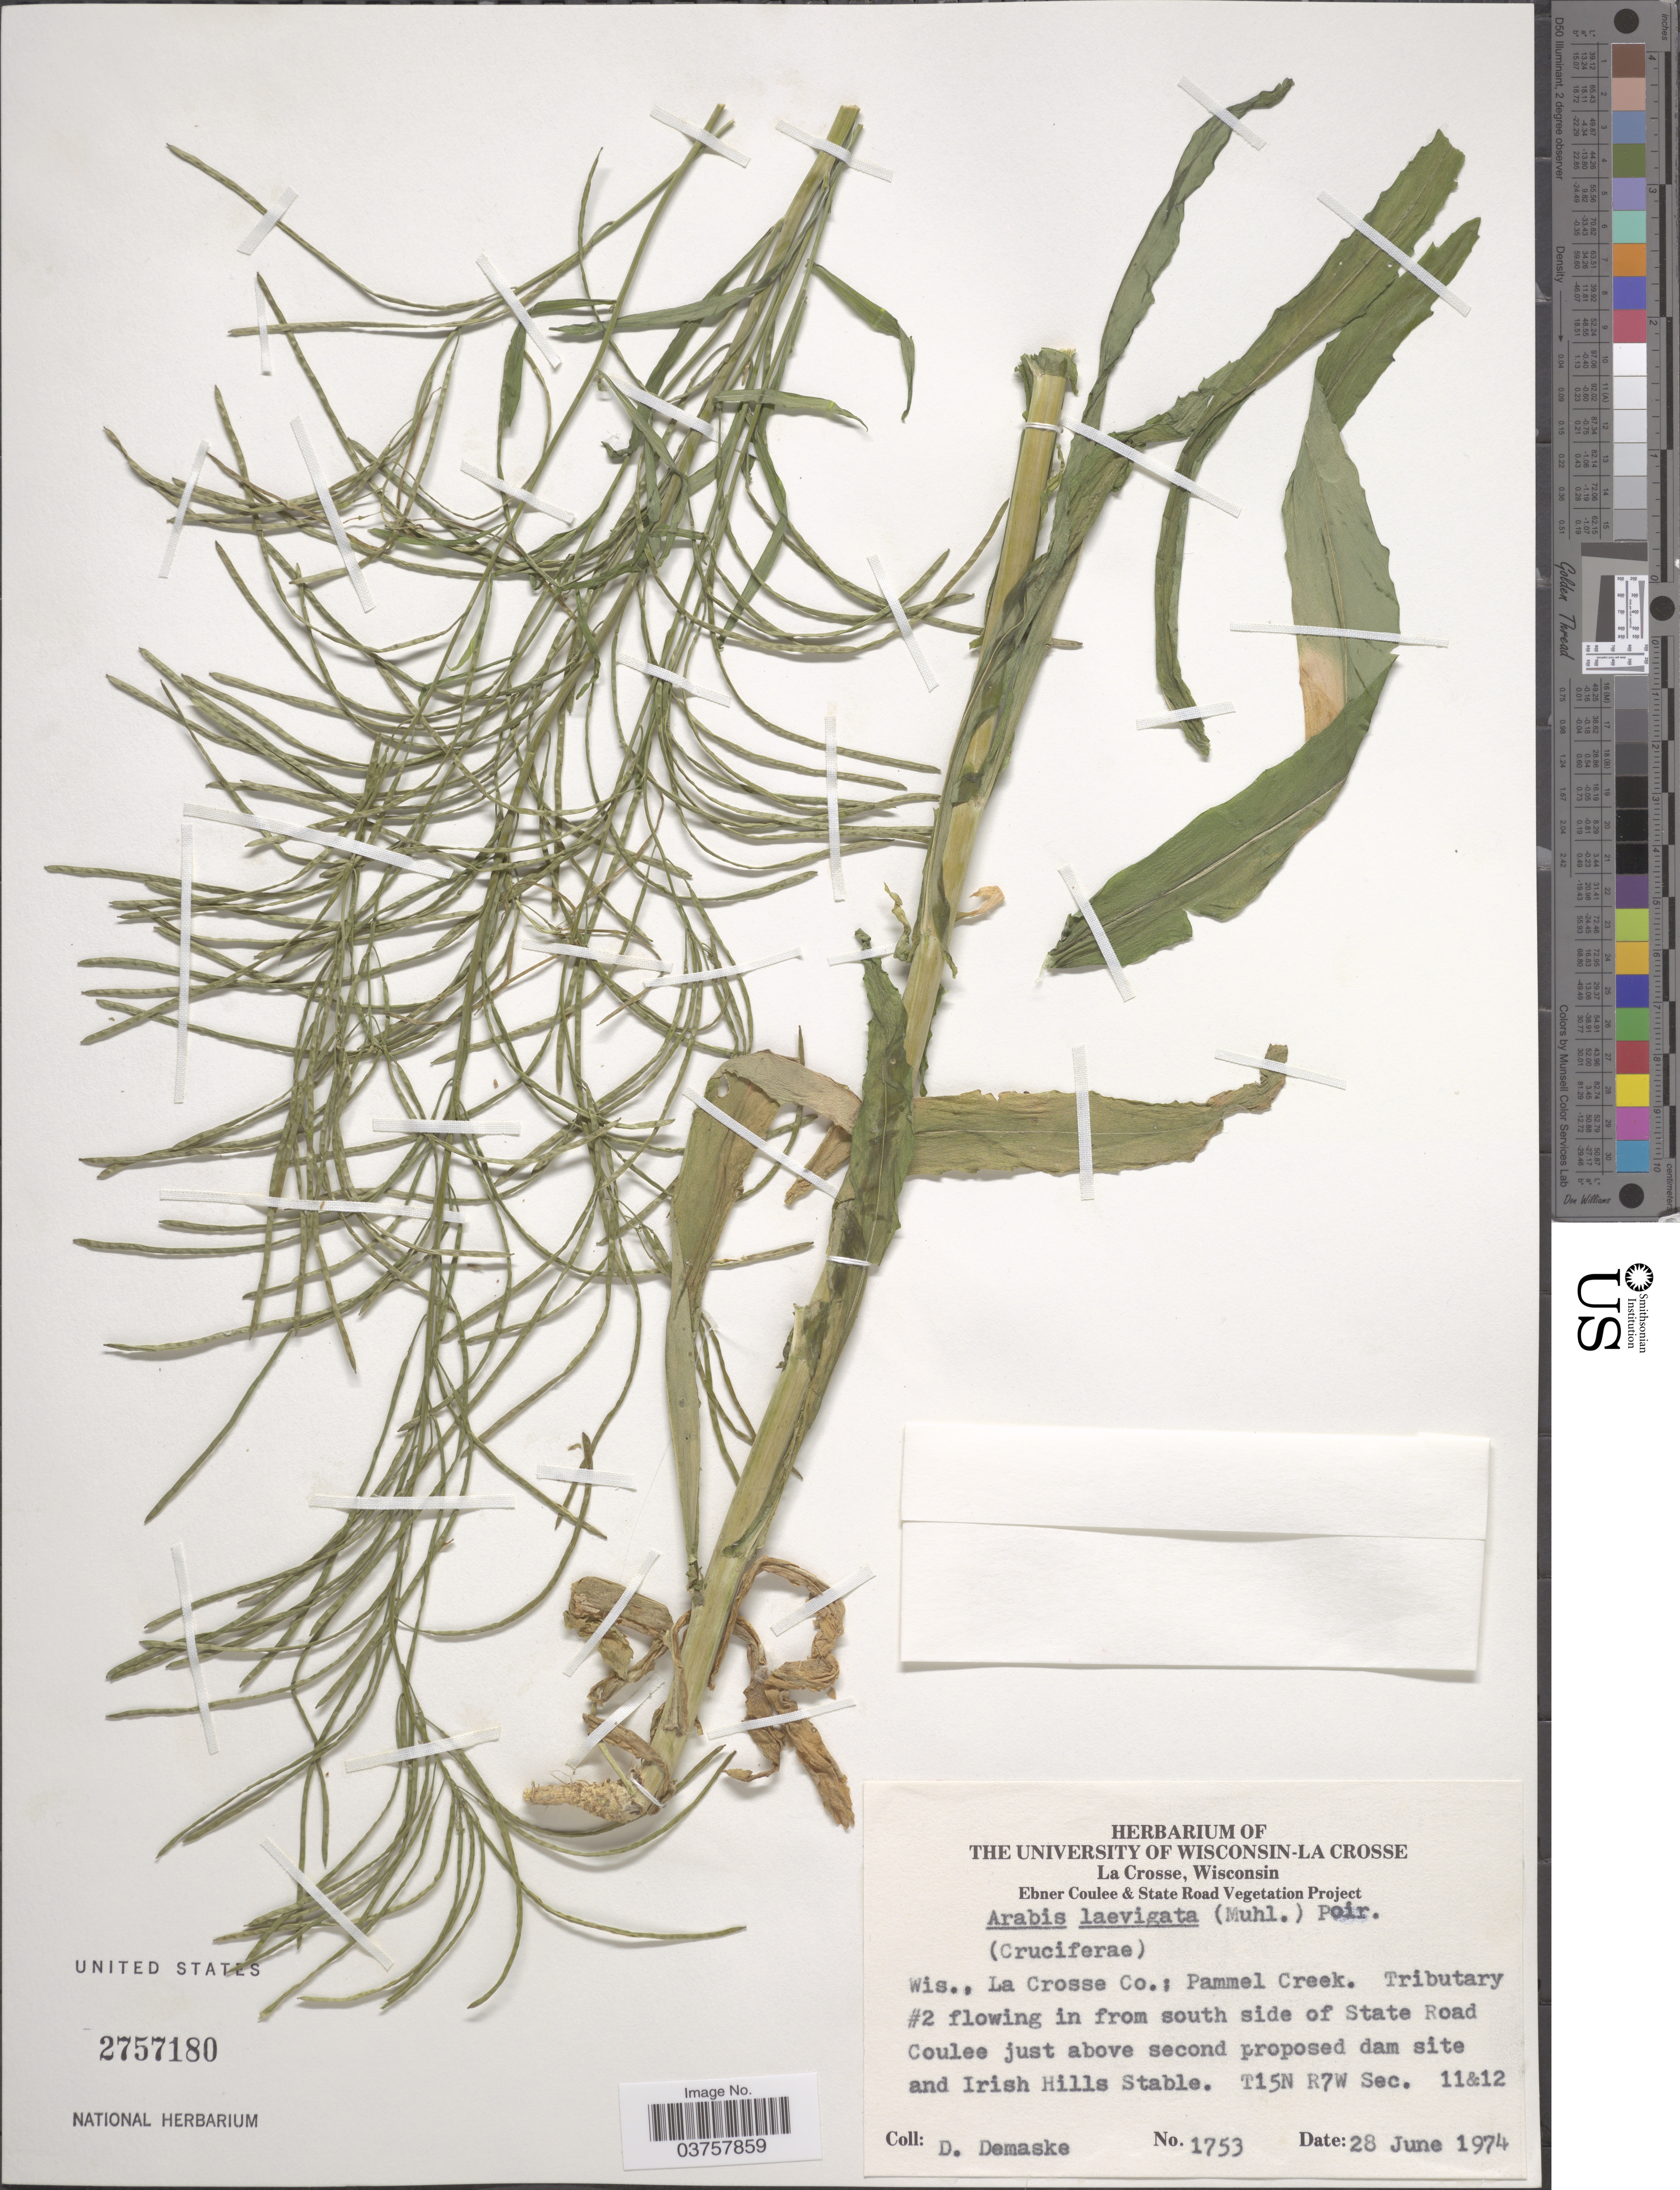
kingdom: Plantae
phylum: Tracheophyta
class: Magnoliopsida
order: Brassicales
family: Brassicaceae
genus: Arabis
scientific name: Arabis laevigata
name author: (Muhl. ex Willd.) Poir.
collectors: D. Demaske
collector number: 1753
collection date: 1974-06-28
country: United States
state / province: Wisconsin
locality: La Crosse Co.; Pammel Creek. Tributary #2 flowing in from south side of State Road Coulee just above second proposed dam site and Irish Hills Stable. T15N R7W Sec. 11&12.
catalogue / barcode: US 2757180